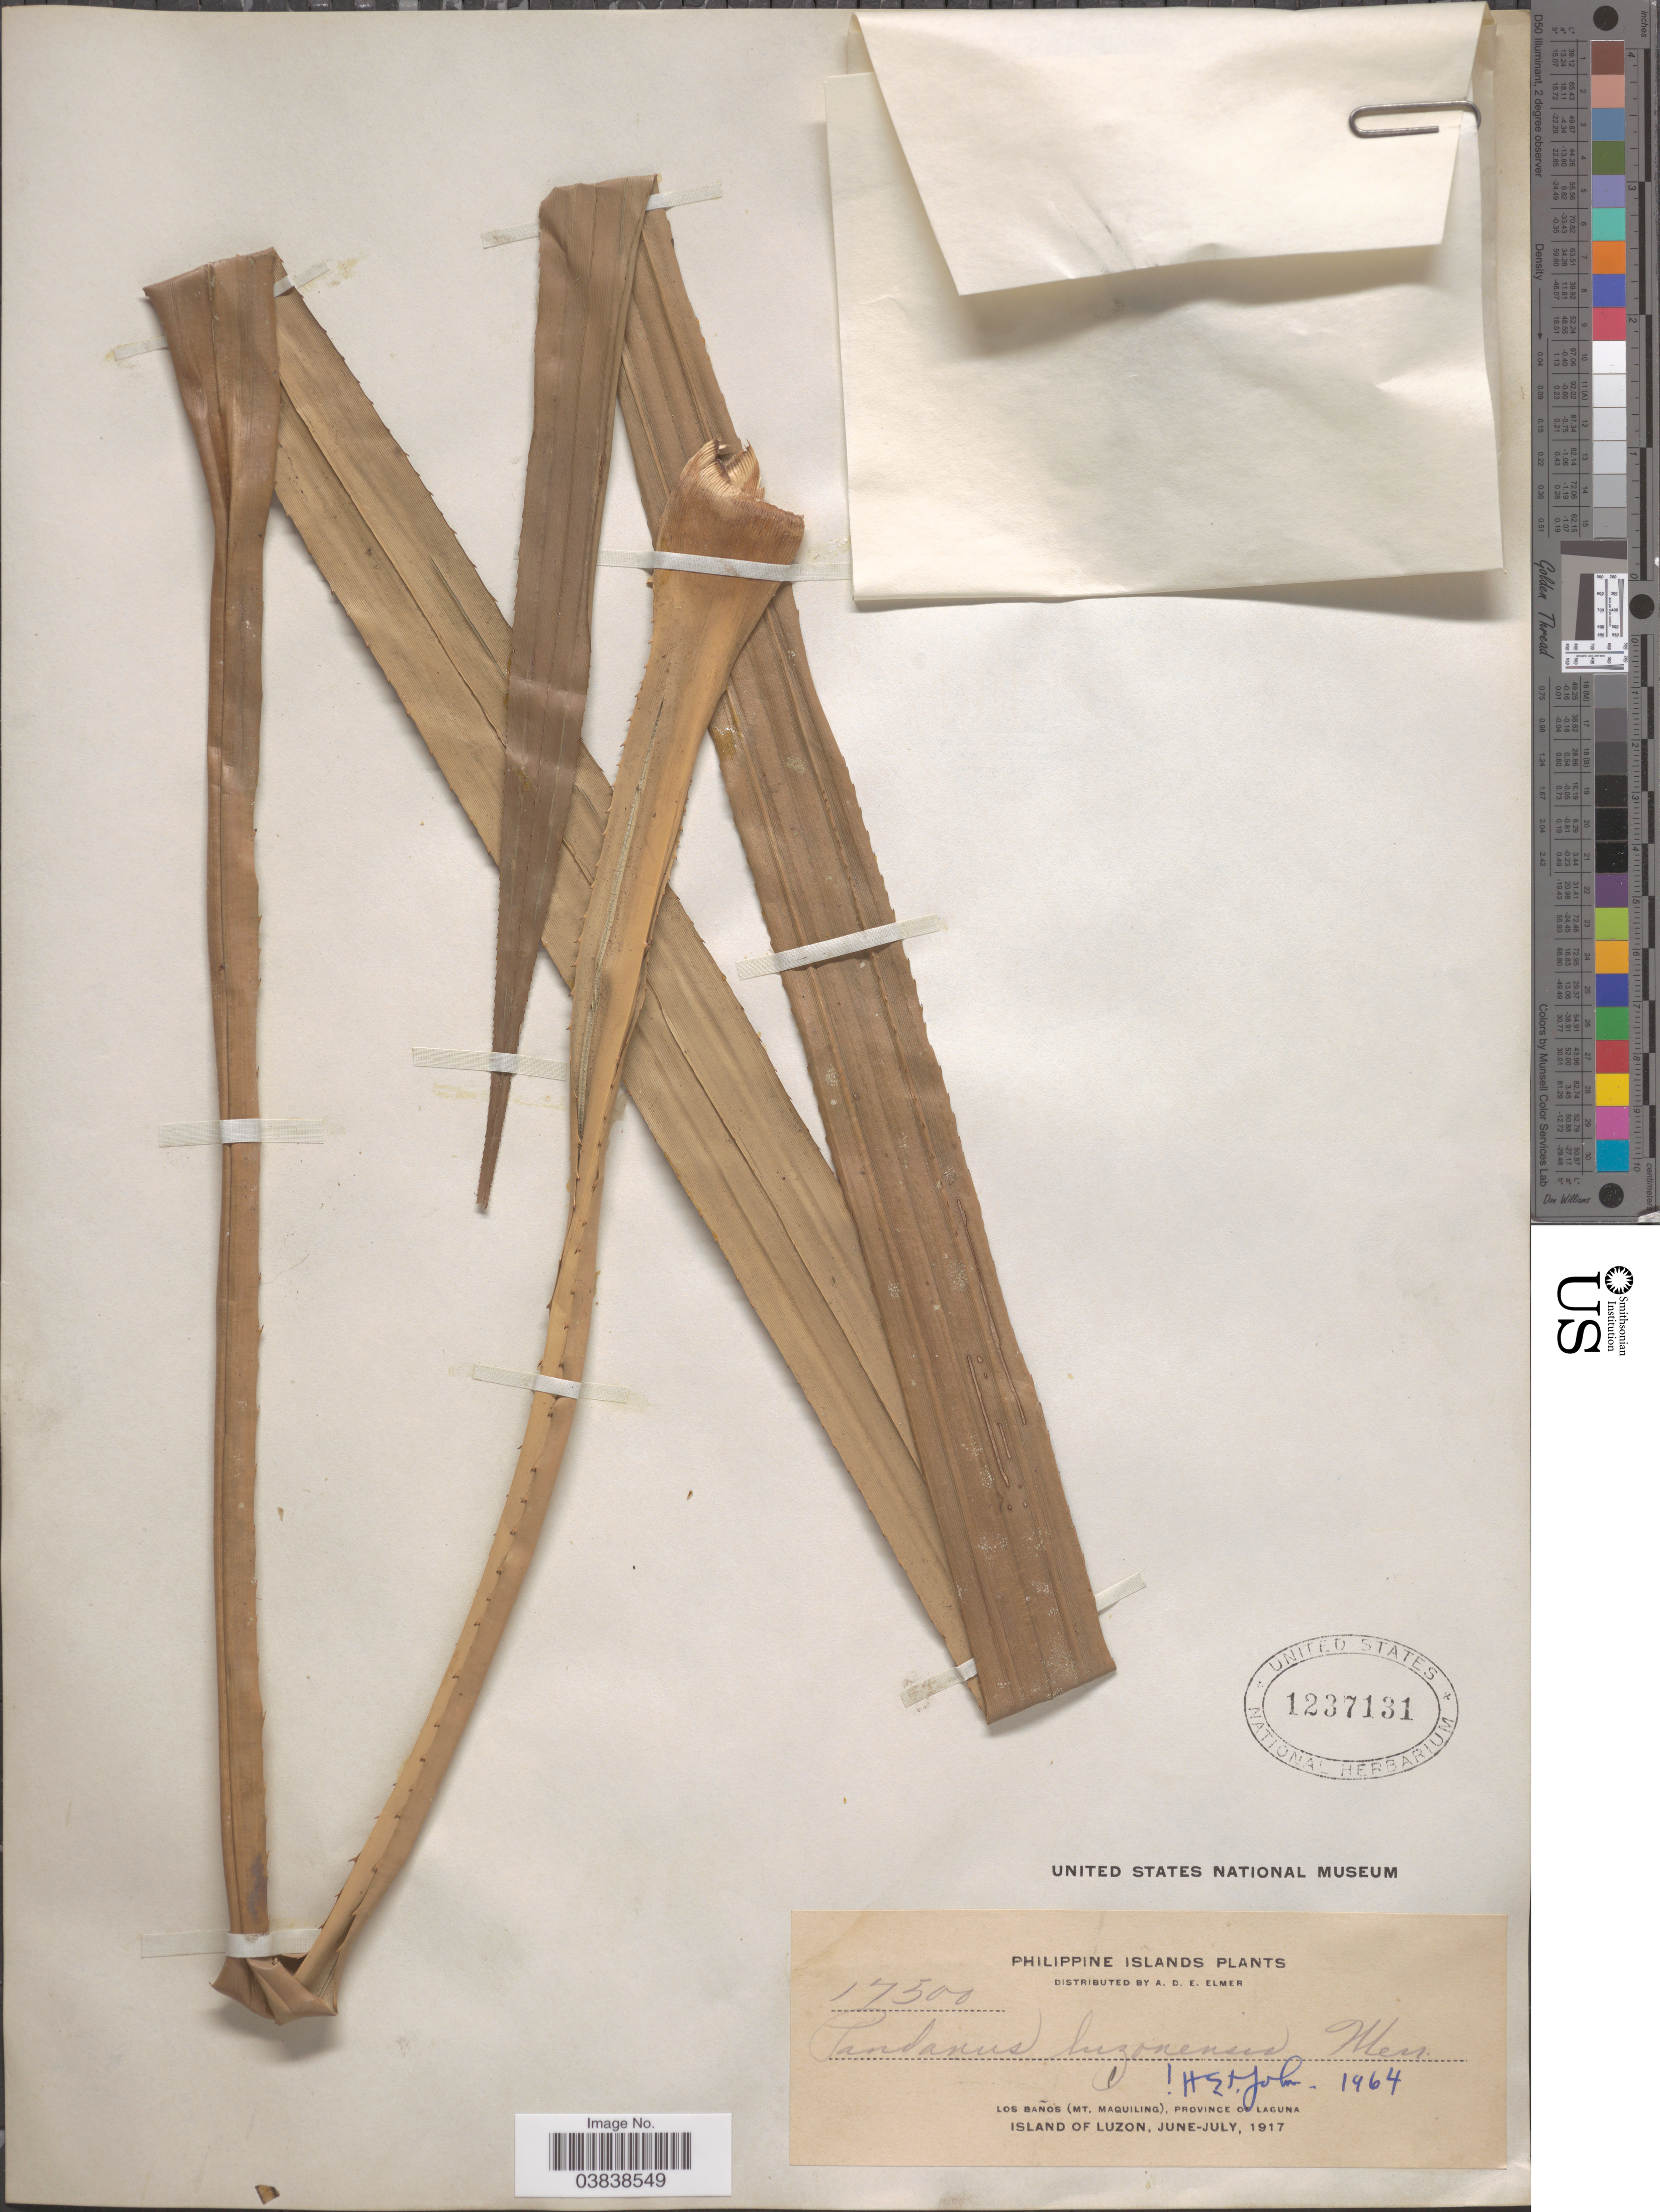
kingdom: Plantae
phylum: Tracheophyta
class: Liliopsida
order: Pandanales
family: Pandanaceae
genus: Pandanus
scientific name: Pandanus luzonensis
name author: Merr.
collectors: A. D. E. Elmer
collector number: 17500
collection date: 1917-06/1917-07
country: Philippines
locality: Los Baños (Mt. Maquiling), Province of Laguna. Island of Luzon.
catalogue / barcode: US 1237131